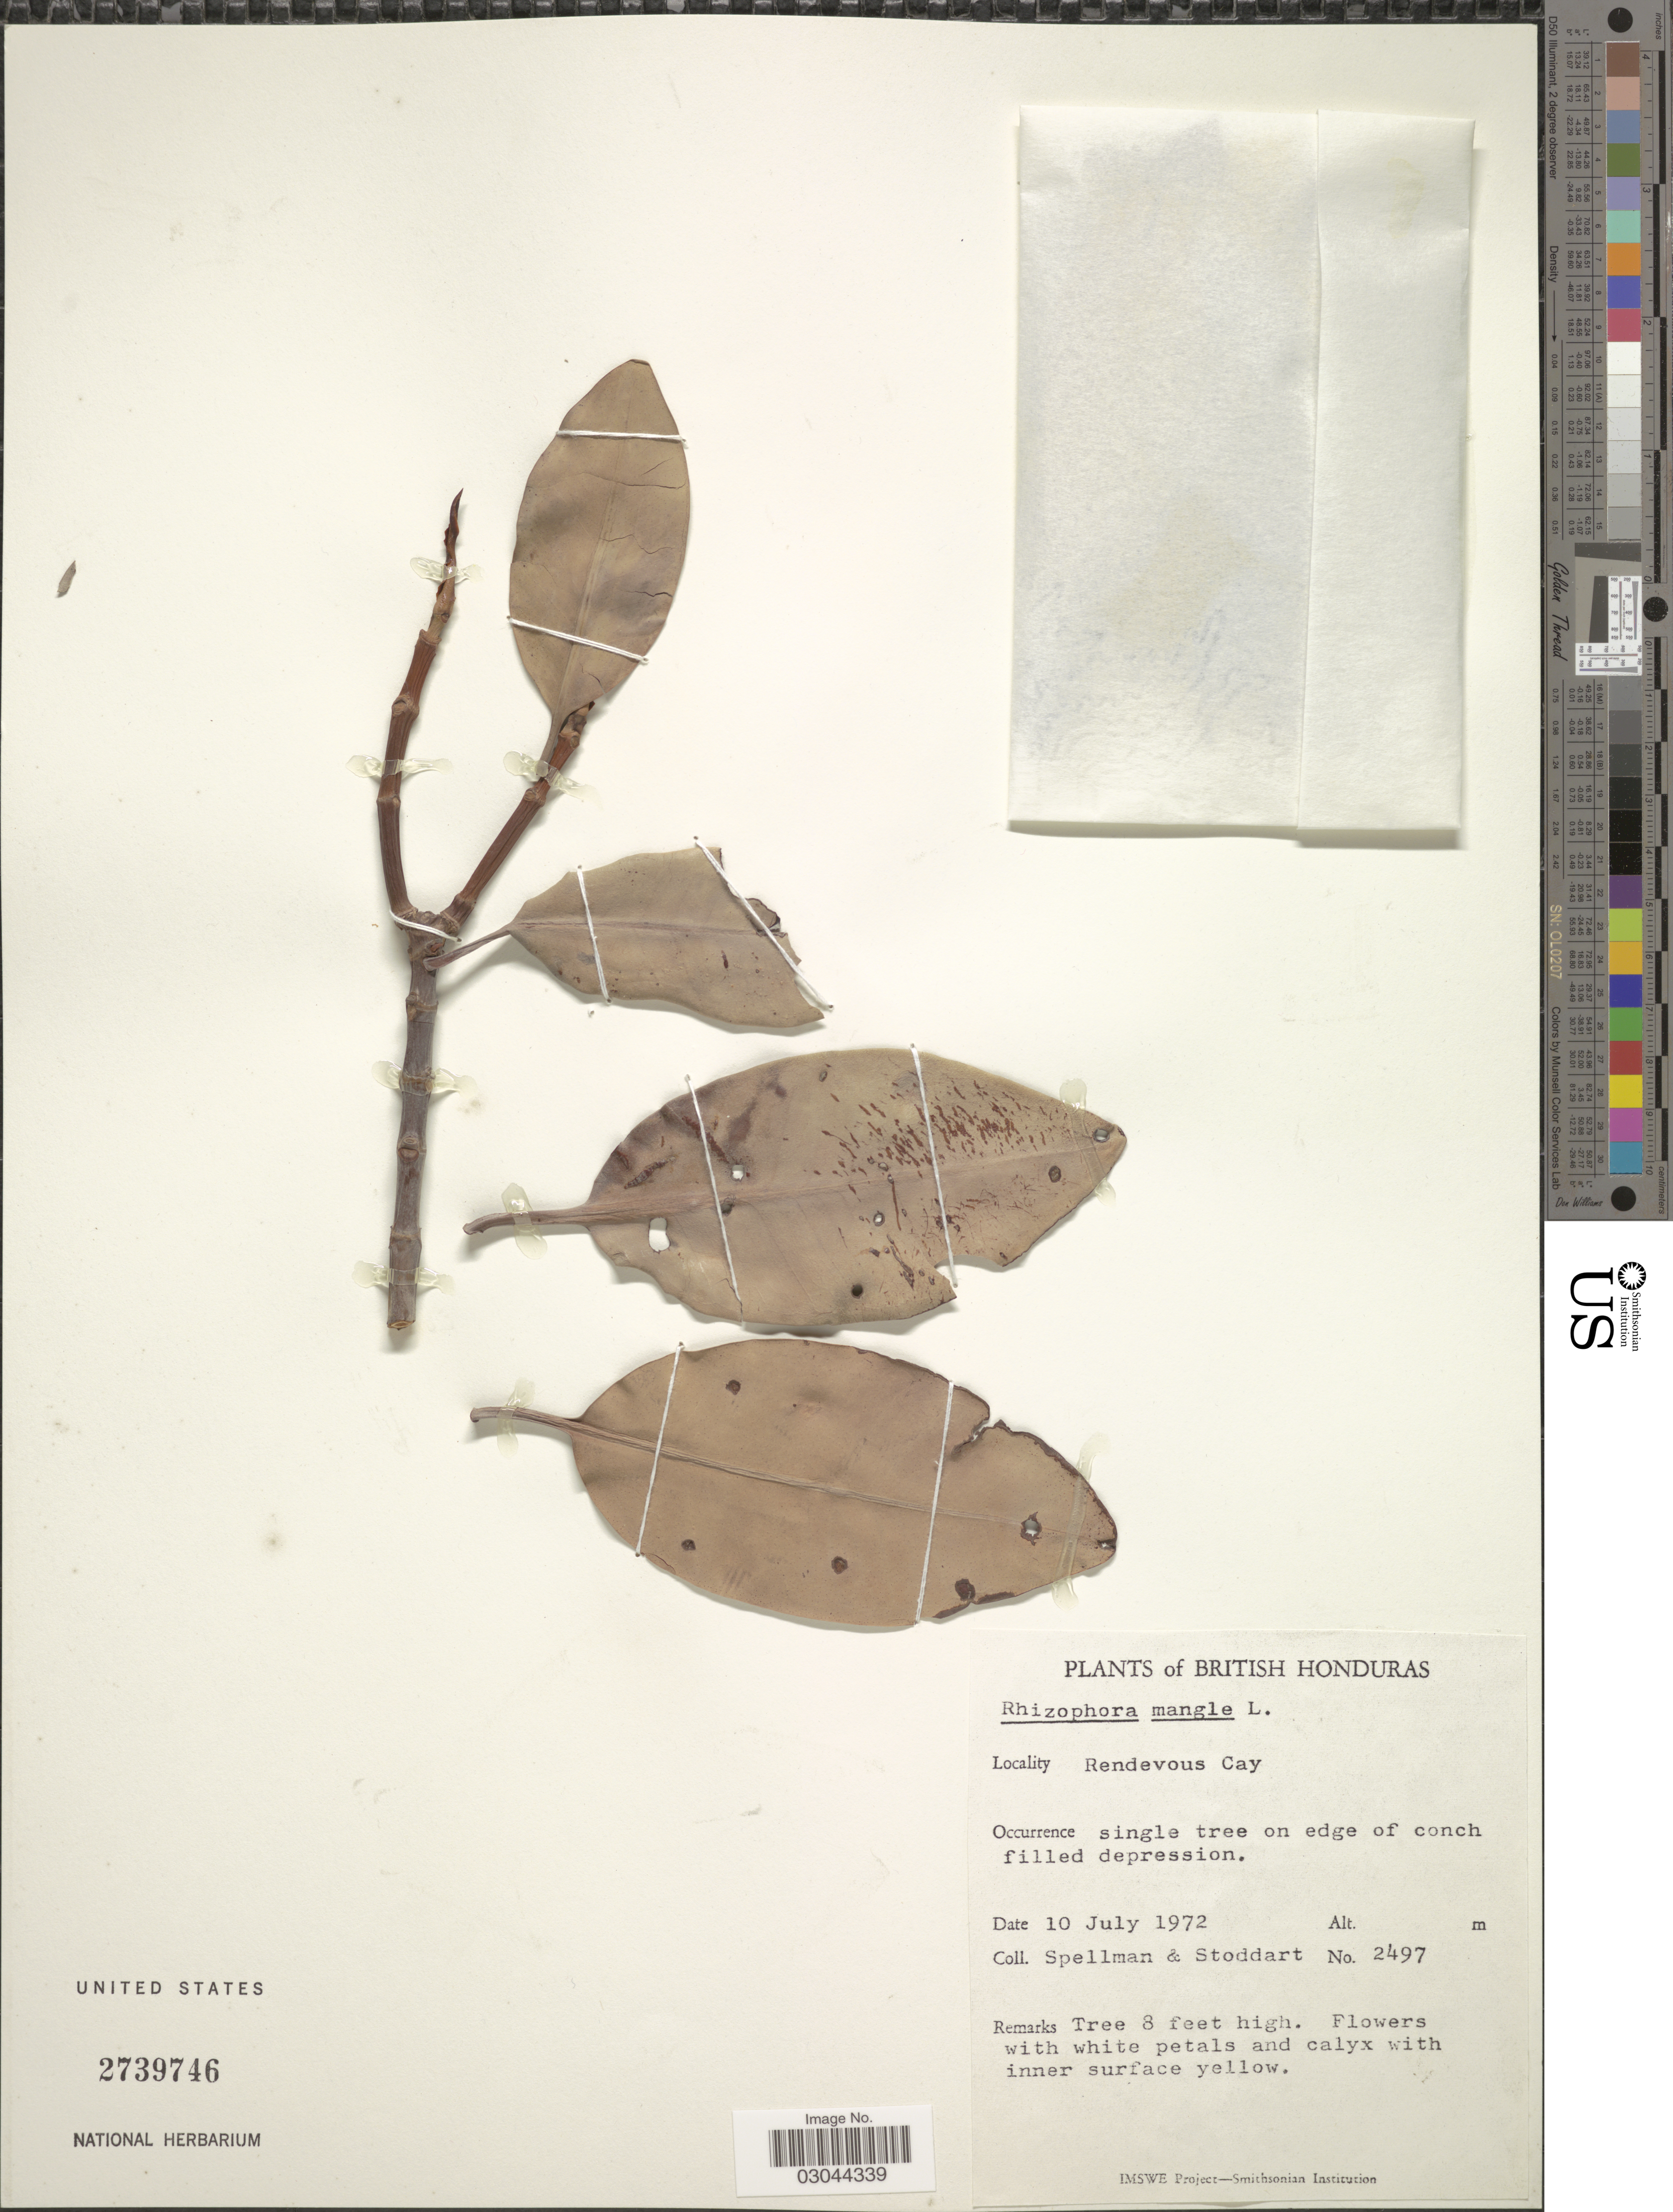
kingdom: Plantae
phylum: Tracheophyta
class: Magnoliopsida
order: Malpighiales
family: Rhizophoraceae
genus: Rhizophora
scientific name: Rhizophora mangle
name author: L.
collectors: Spellman, -- & -. Stoddart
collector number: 2497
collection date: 1972-07-10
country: Belize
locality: British Honduras. Rendevous Cay.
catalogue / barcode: US 2739746